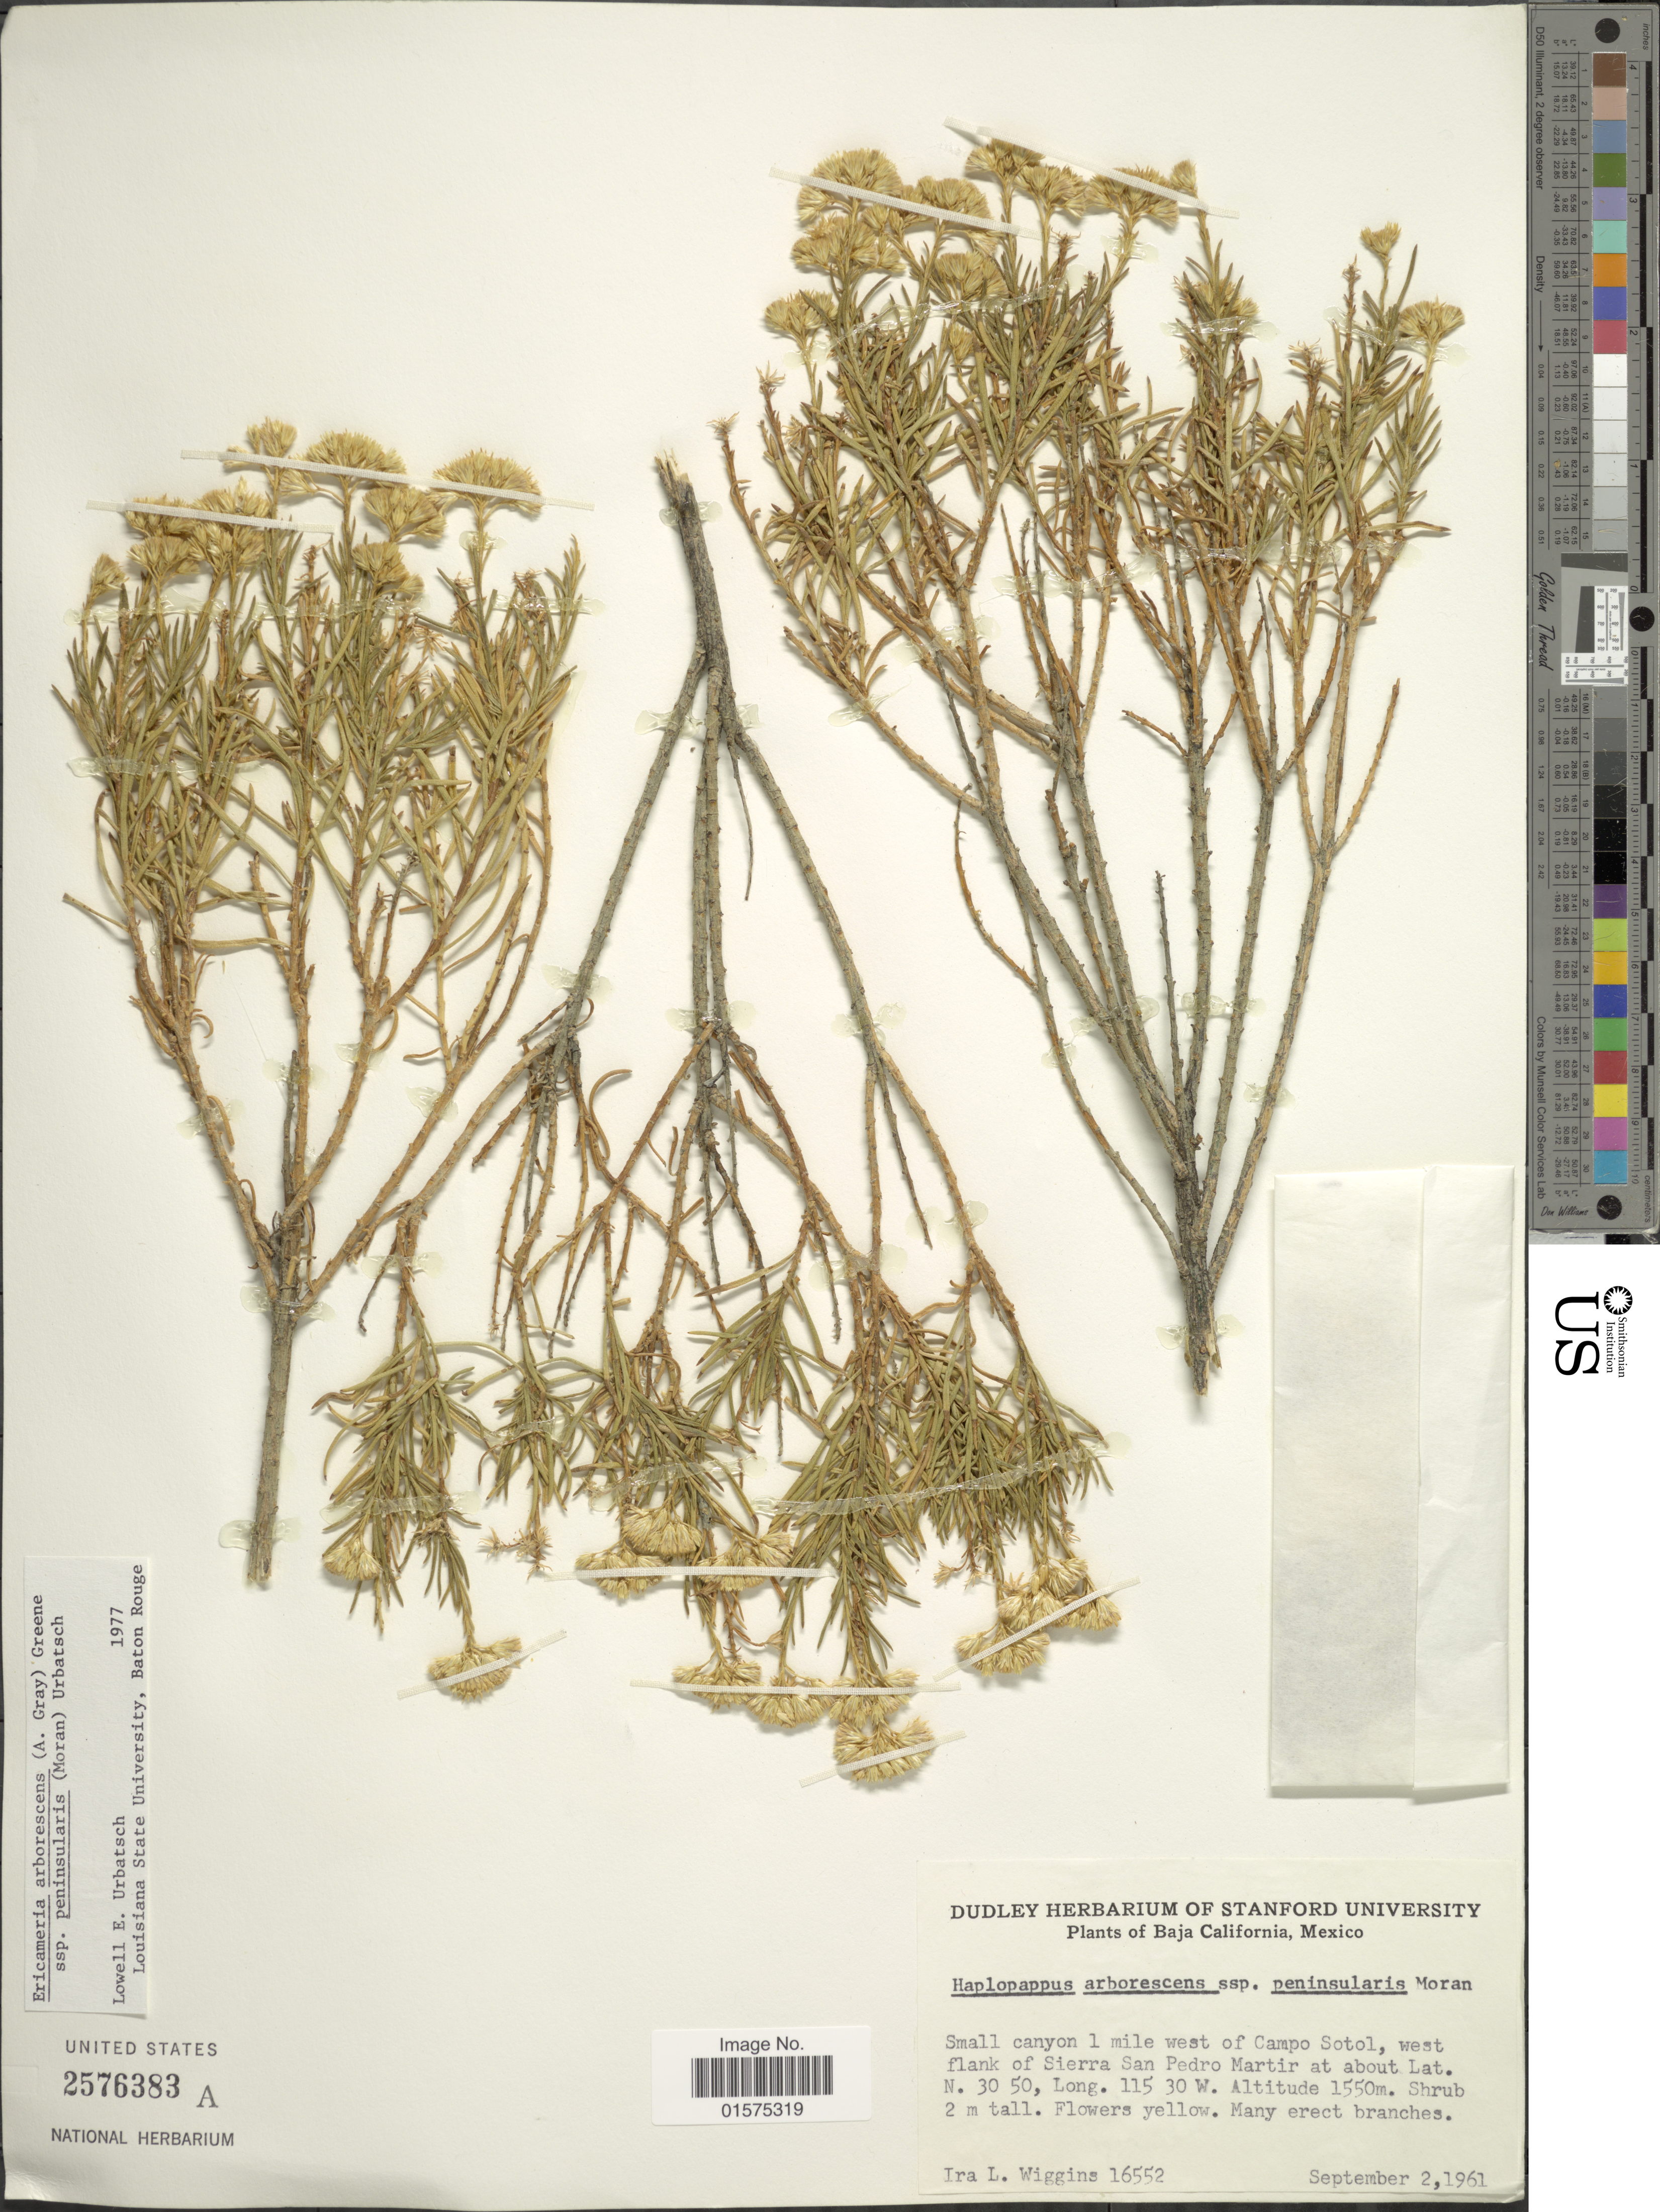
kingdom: Plantae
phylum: Tracheophyta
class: Magnoliopsida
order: Asterales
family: Asteraceae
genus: Ericameria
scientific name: Ericameria arborescens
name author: (A. Gray) Greene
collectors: I. L. Wiggins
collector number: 16552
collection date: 1961-09-02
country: Mexico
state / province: Baja California Sur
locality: Small canyon 1 mile west of Campo Sotol, west flank of Sierra San Pedro Martir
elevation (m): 1550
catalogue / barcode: US 2576383A